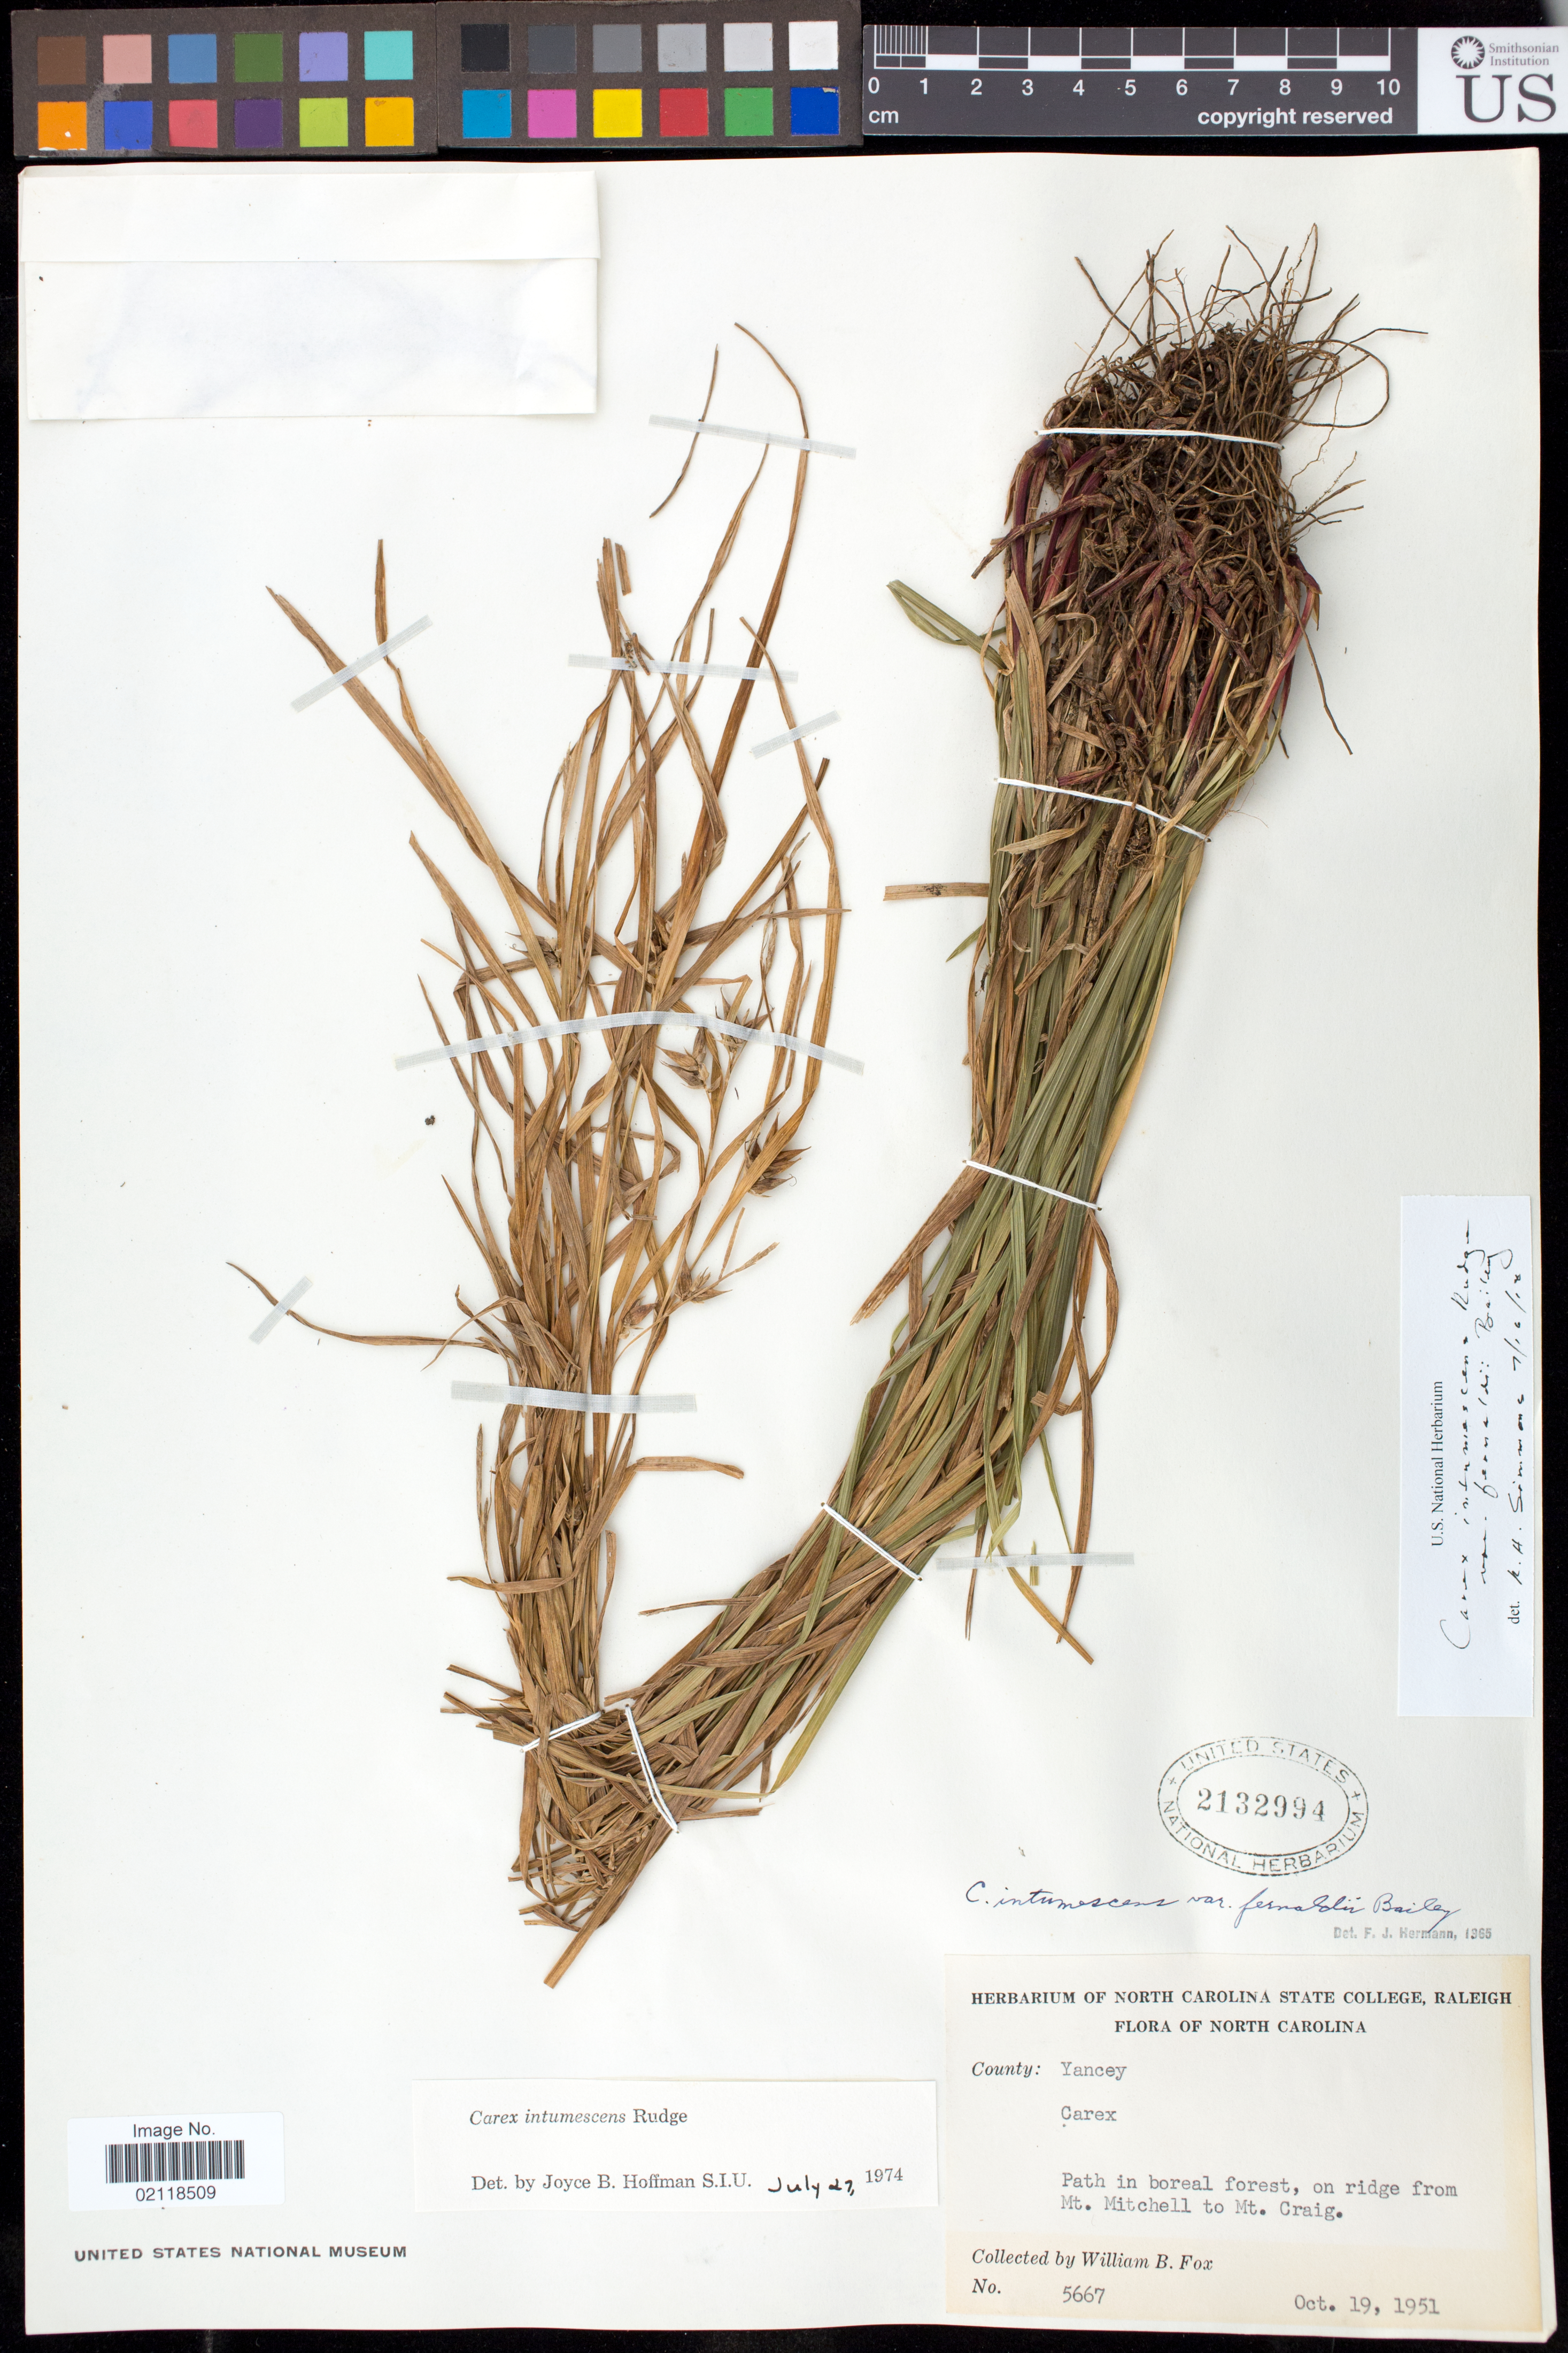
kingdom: Plantae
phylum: Tracheophyta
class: Liliopsida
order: Poales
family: Cyperaceae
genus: Carex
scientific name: Carex intumescens var. fernaldii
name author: L.H. Bailey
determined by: Simmons, R. H., (UNITED STATES)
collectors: W. B. Fox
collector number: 5667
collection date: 1951-10-19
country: United States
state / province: North Carolina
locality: County: Yancey, path in boreal forest, on ridge from Mt. Mitchell to Mt. Craig.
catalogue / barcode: US 2132994